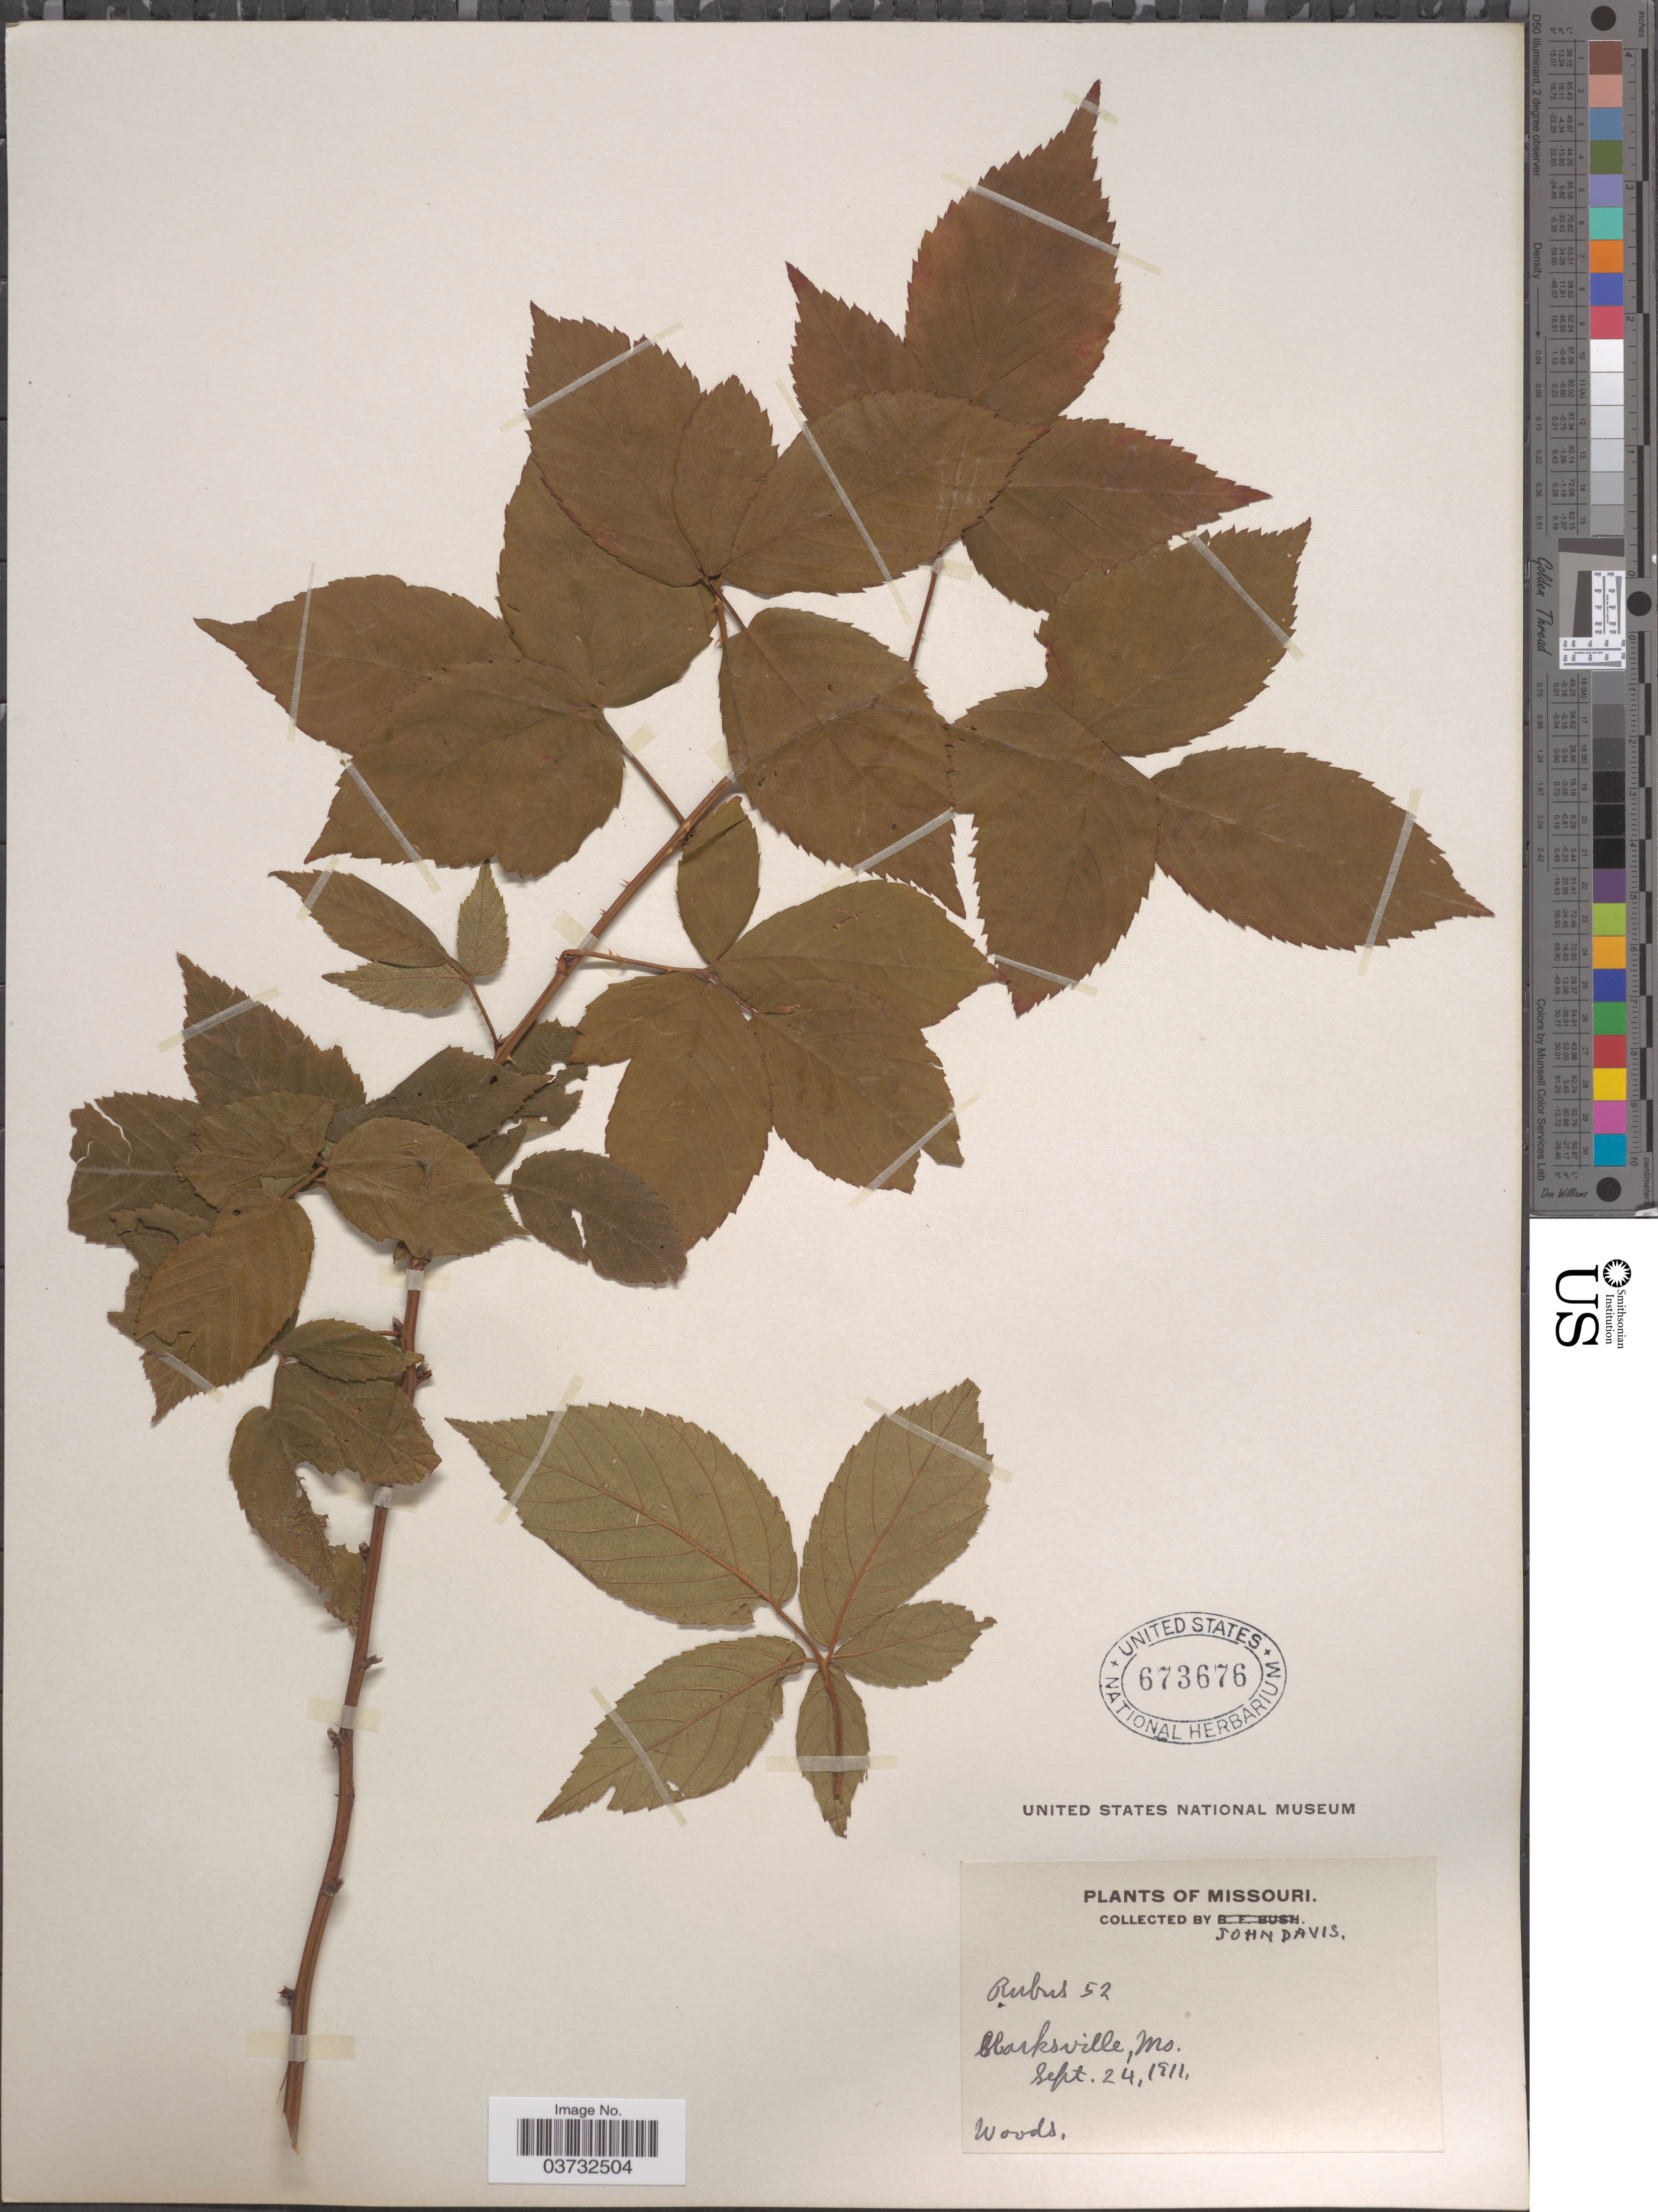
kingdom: Plantae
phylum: Tracheophyta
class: Magnoliopsida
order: Rosales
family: Rosaceae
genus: Rubus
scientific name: Rubus sp.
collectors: J. Davis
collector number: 52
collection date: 1911-09-24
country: United States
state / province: Missouri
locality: Clarksville.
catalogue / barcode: US 673676